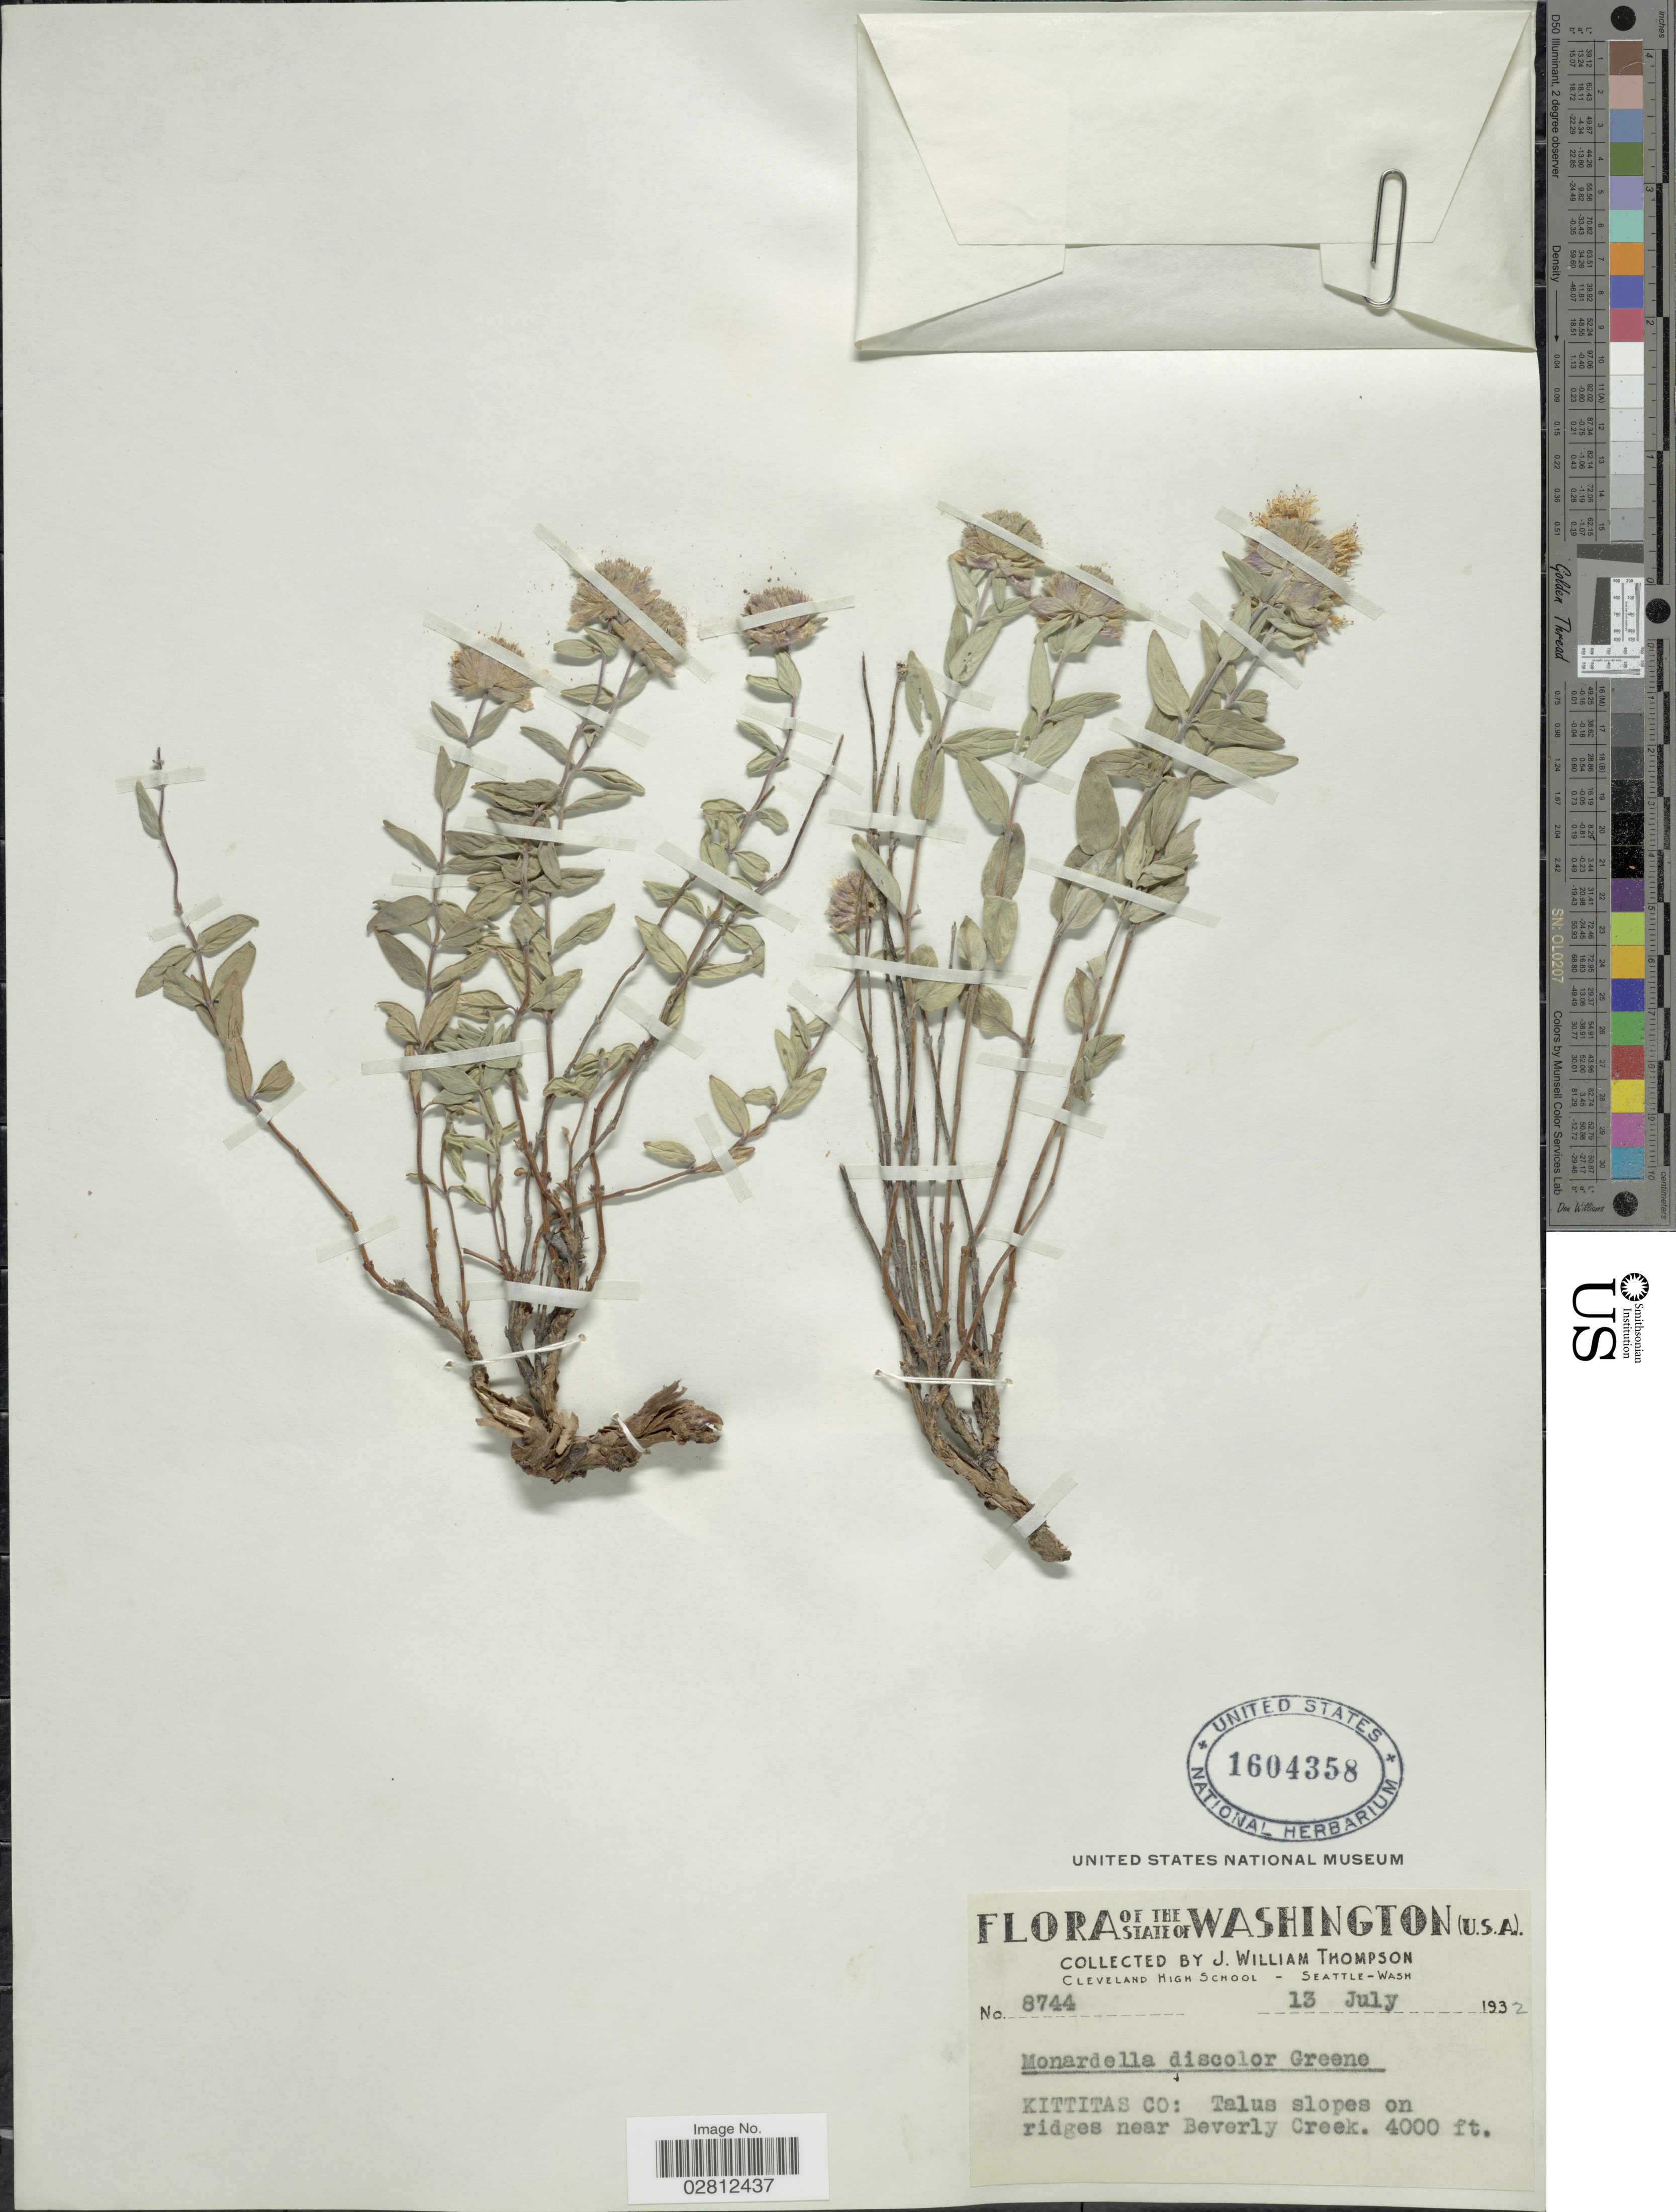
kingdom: Plantae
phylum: Tracheophyta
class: Magnoliopsida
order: Lamiales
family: Lamiaceae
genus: Monardella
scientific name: Monardella discolor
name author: S.W. Greene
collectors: J. W. Thompson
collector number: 8744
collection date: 1932-07-13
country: United States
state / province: Washington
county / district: Kittitas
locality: Kittitas Co: Talus slopes on ridges near Beverly Creek.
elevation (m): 1219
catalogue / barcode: US 1604358